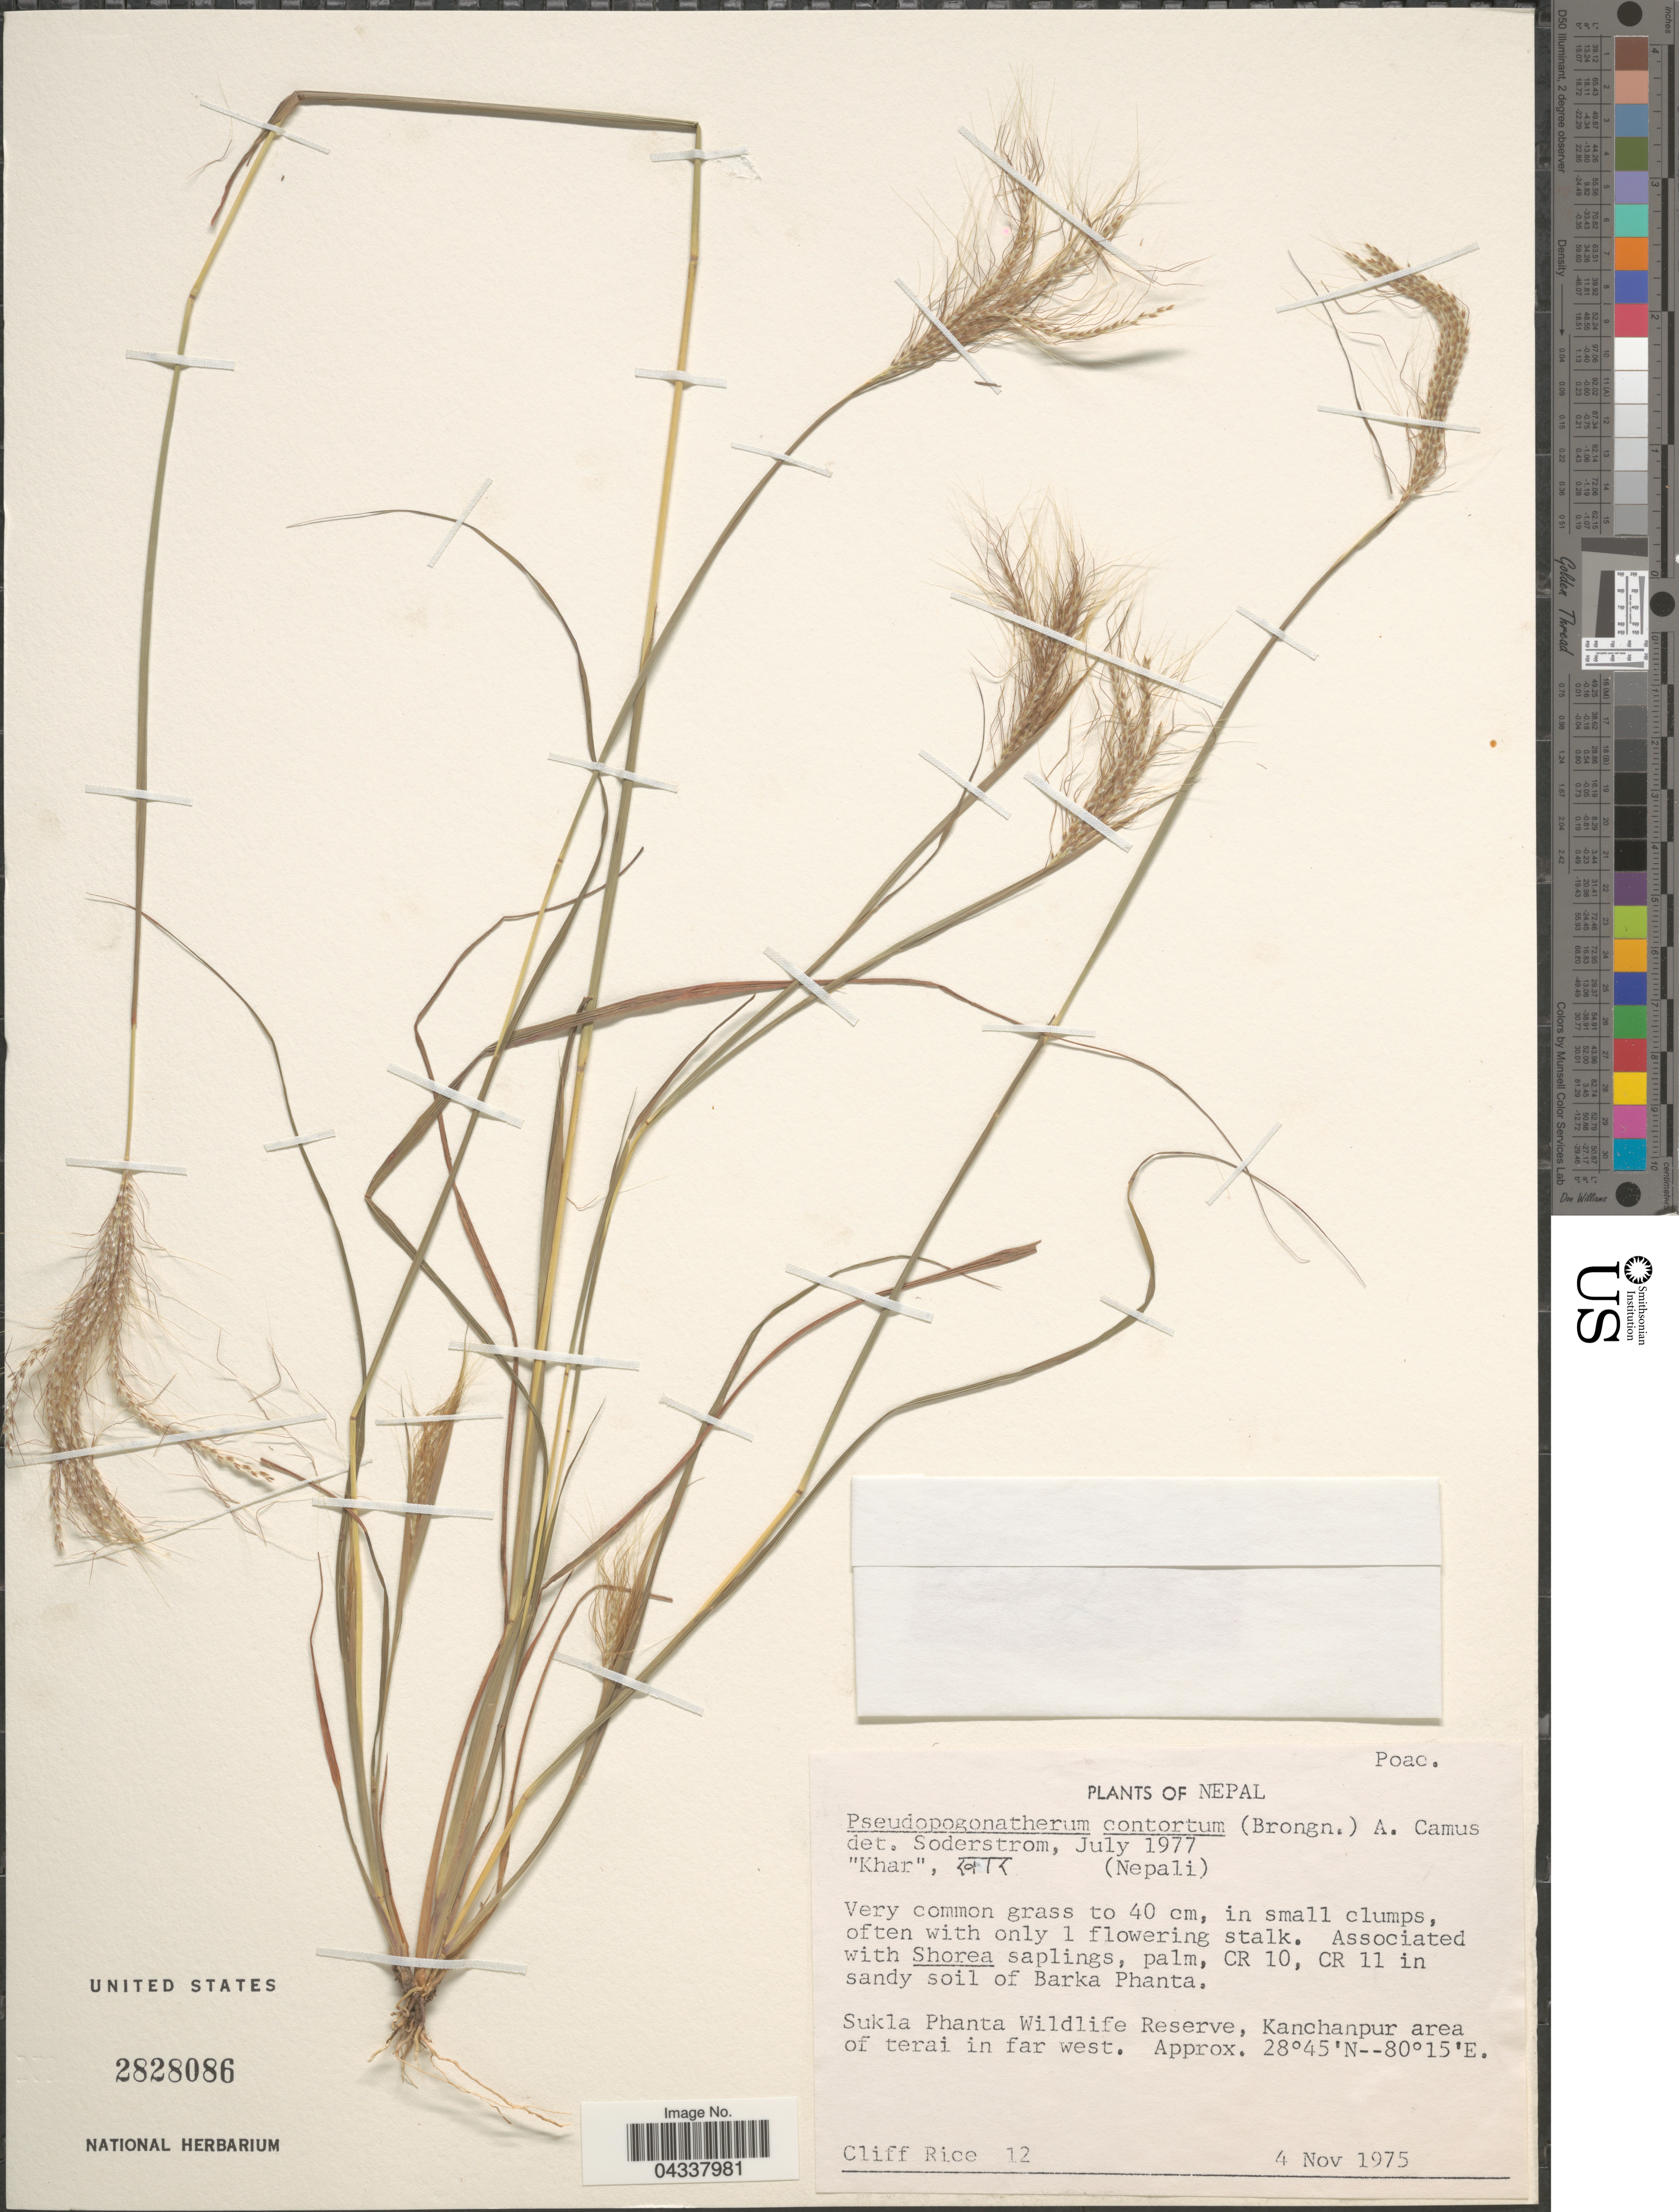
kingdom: Plantae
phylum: Tracheophyta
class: Liliopsida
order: Poales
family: Poaceae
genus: Pseudopogonatherum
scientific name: Pseudopogonatherum contortum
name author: A. Camus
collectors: C. Rice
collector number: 12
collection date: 1975-11-04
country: Nepal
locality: CR 10, CR 11 in sandy soil of Barka Phanta. Sukla Phanta Wildlife Reserve, Kanchanpur area of terai in far west.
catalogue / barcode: US 2828086